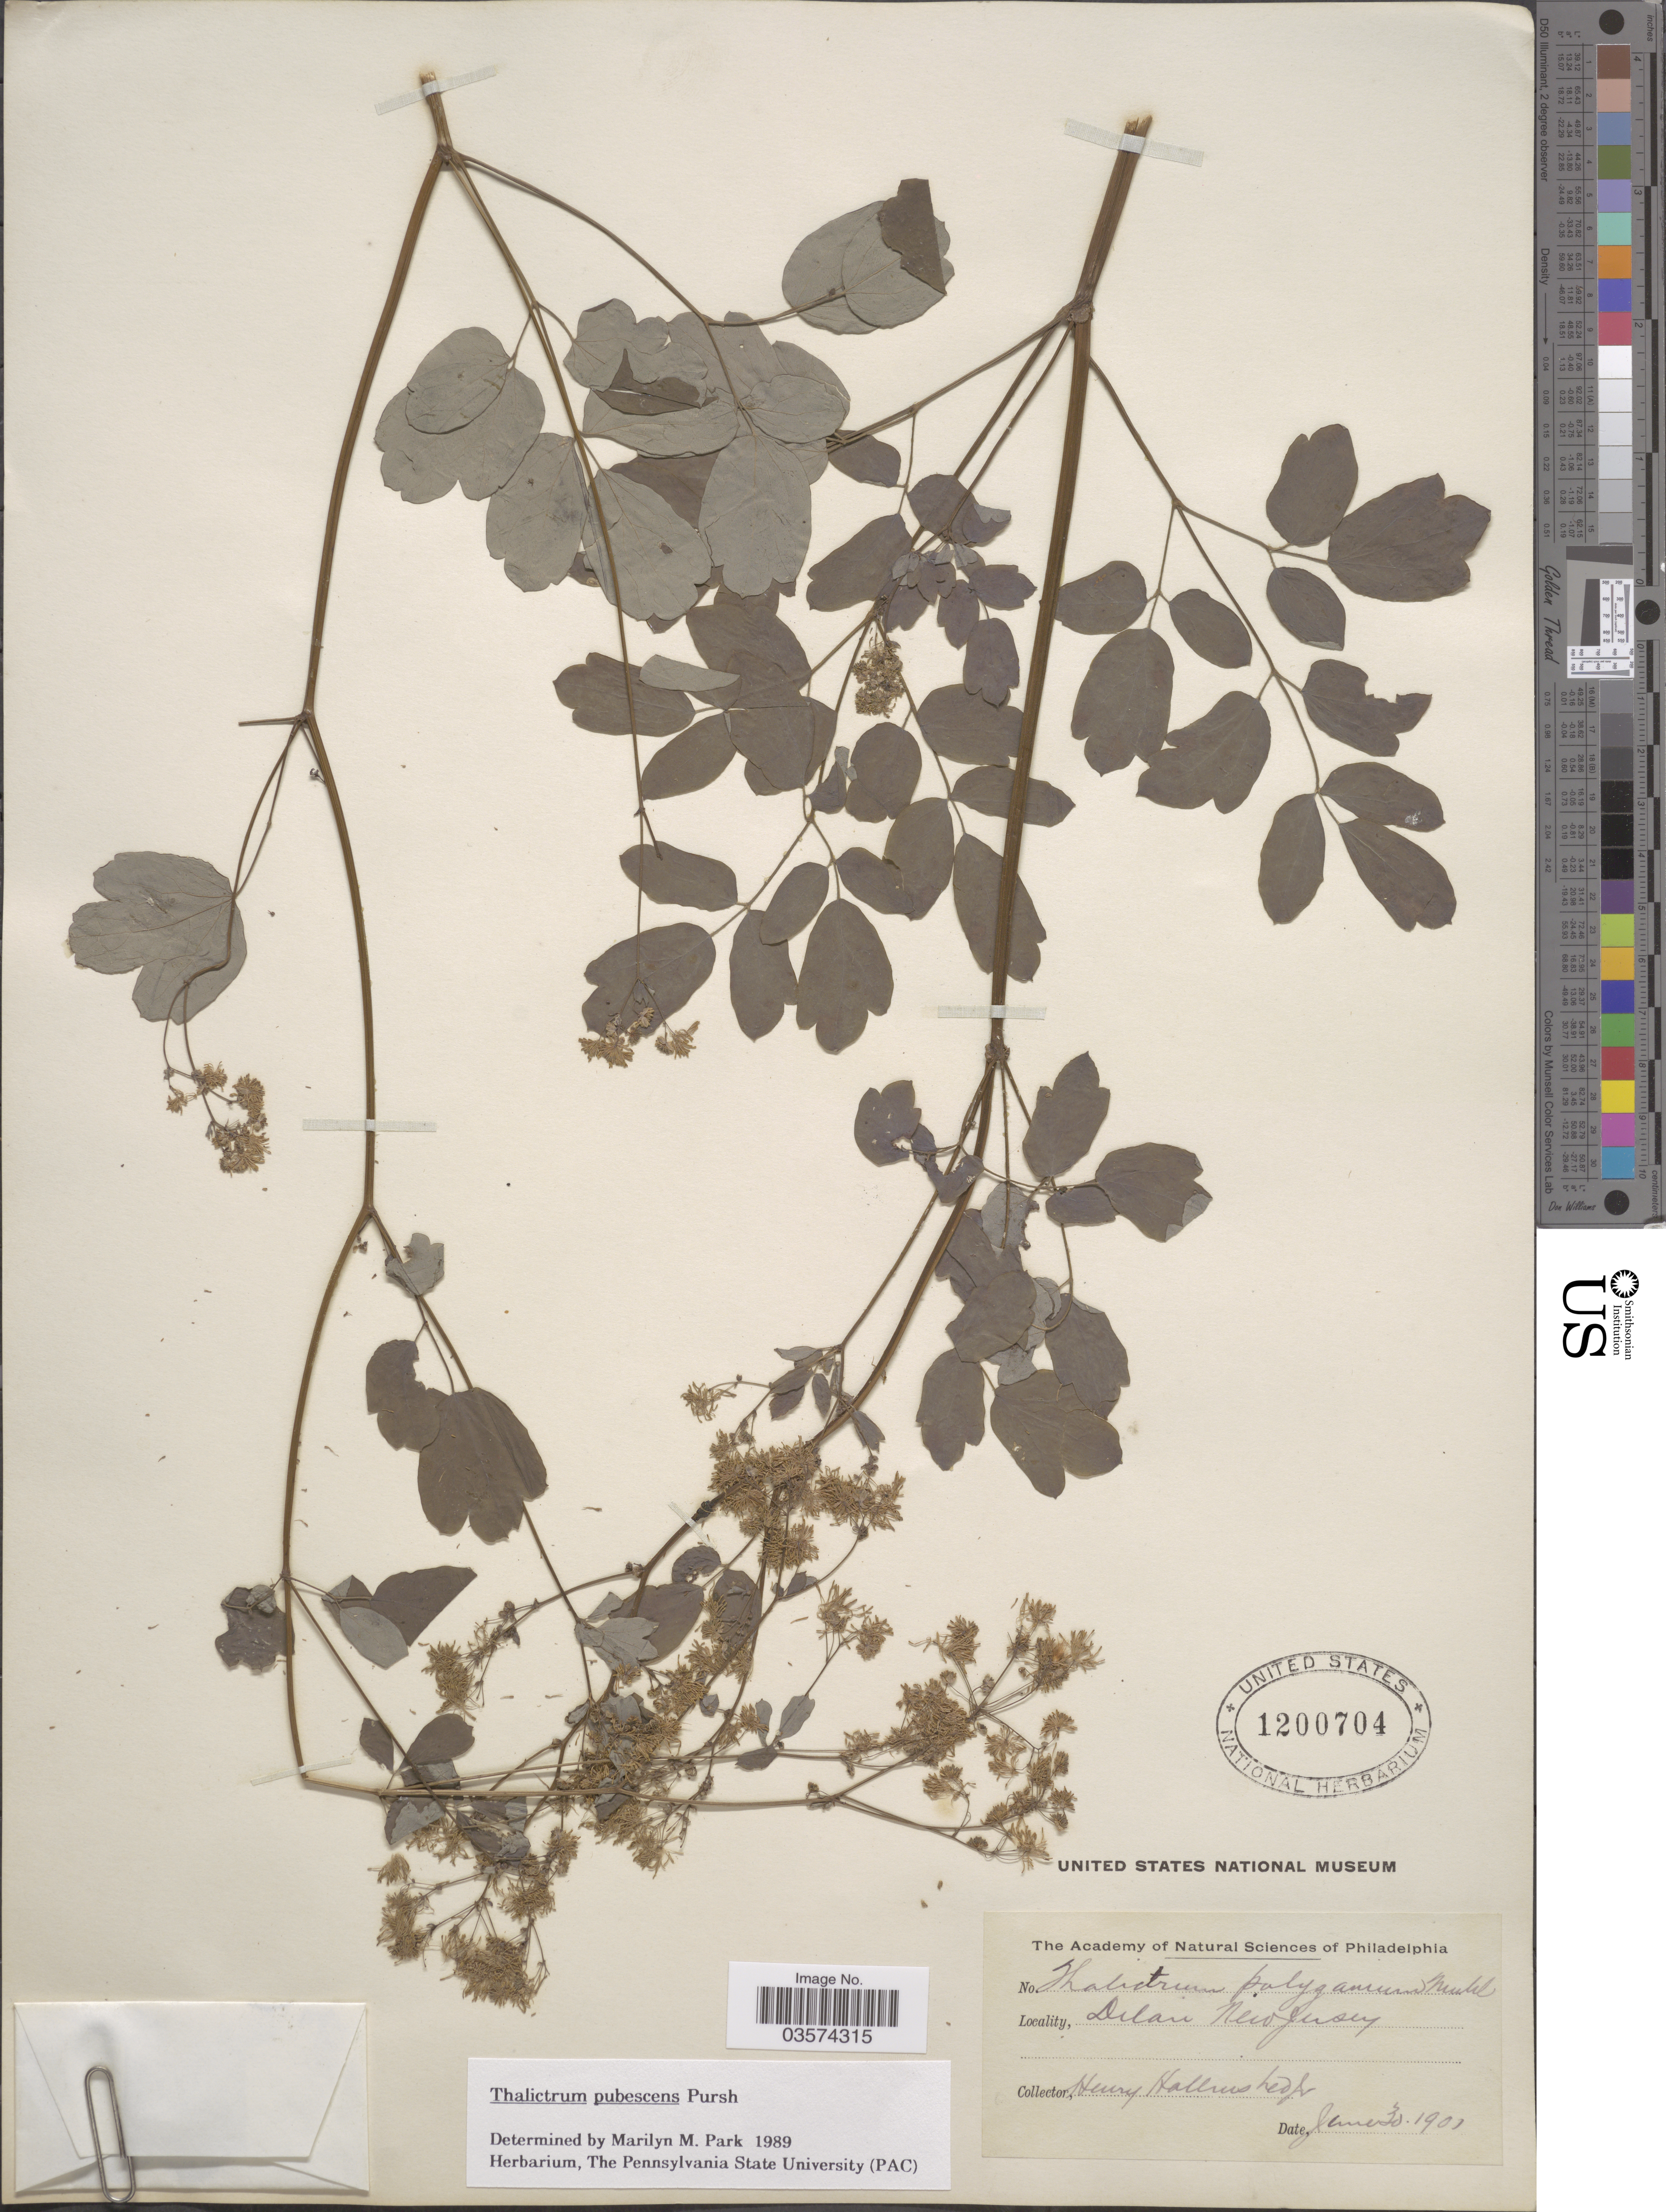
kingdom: Plantae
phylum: Tracheophyta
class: Magnoliopsida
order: Ranunculales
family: Ranunculaceae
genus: Thalictrum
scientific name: Thalictrum pubescens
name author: Pursh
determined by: Park, Marilyn Marqueen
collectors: H. Hallinshed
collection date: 1901-06-30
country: United States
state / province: New Jersey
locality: Delair.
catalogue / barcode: US 1200704